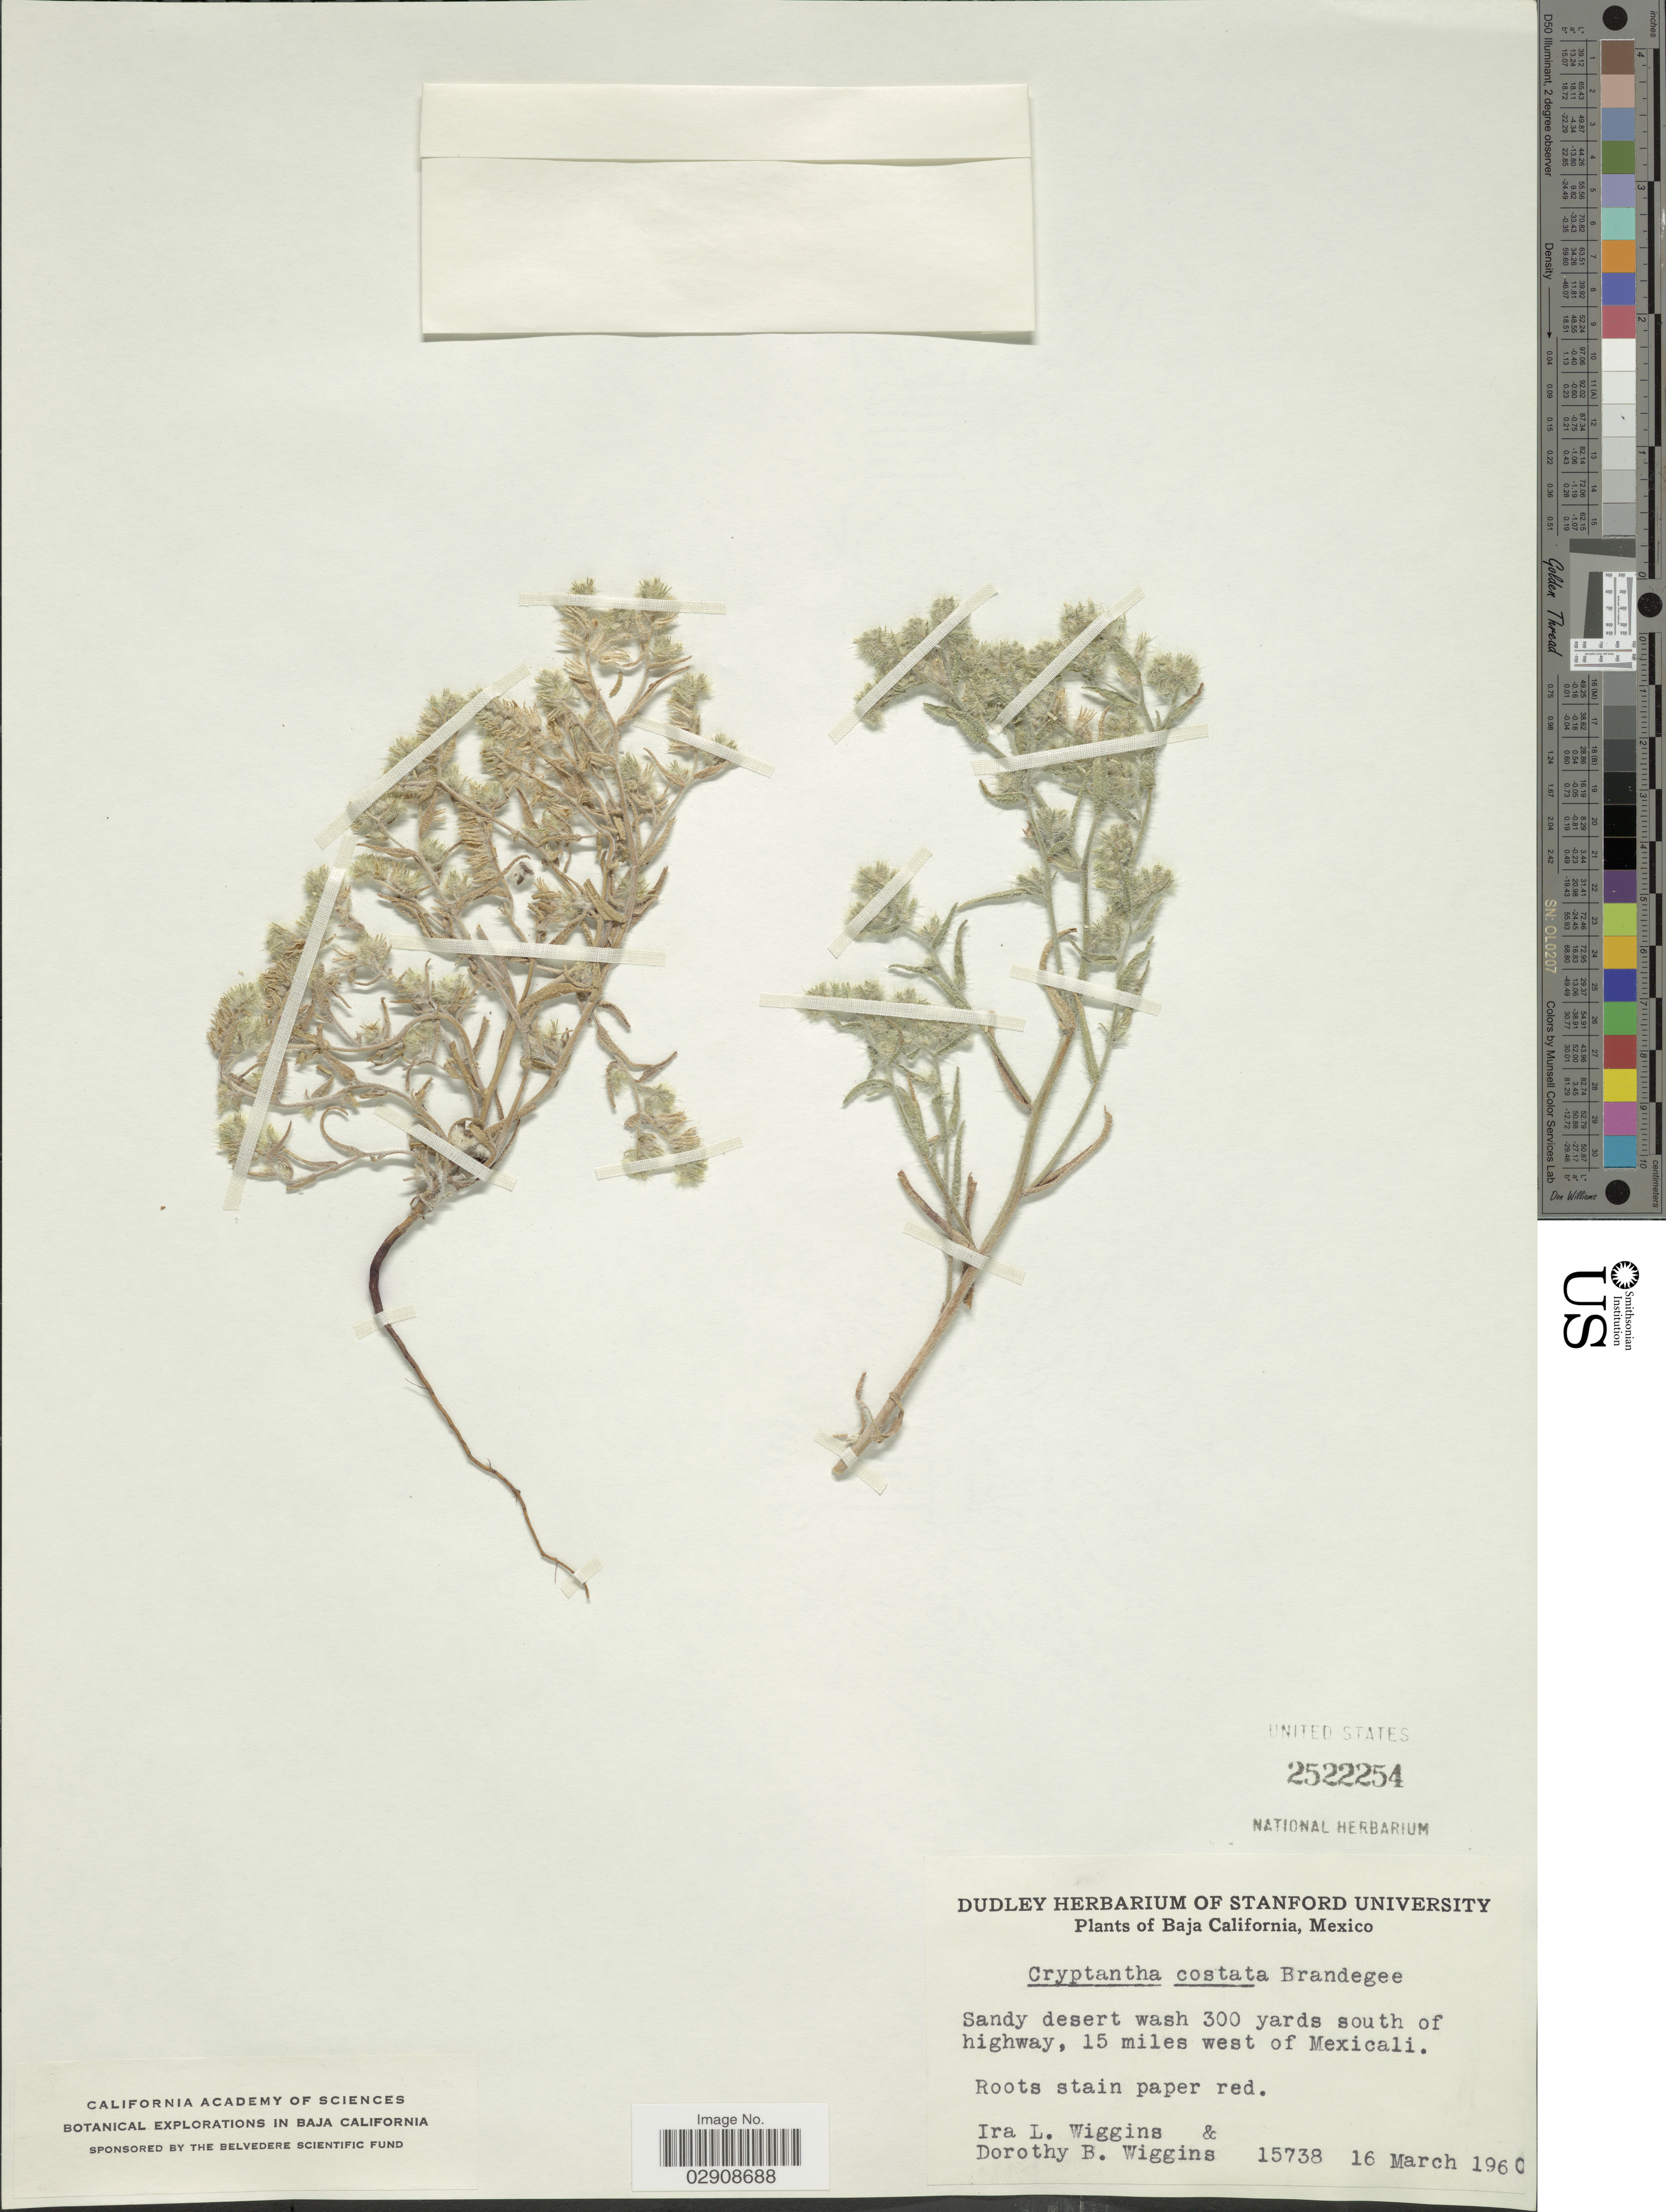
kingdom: Plantae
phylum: Tracheophyta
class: Magnoliopsida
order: Boraginales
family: Boraginaceae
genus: Cryptantha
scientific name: Cryptantha costata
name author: Brandegee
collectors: I. L. Wiggins & D. B. Wiggins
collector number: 15738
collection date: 1960-03-16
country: Mexico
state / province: Baja California Norte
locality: Sandy desert wash 300 yards south of highway, 15 miles west of Mexicali.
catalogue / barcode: US 2522254